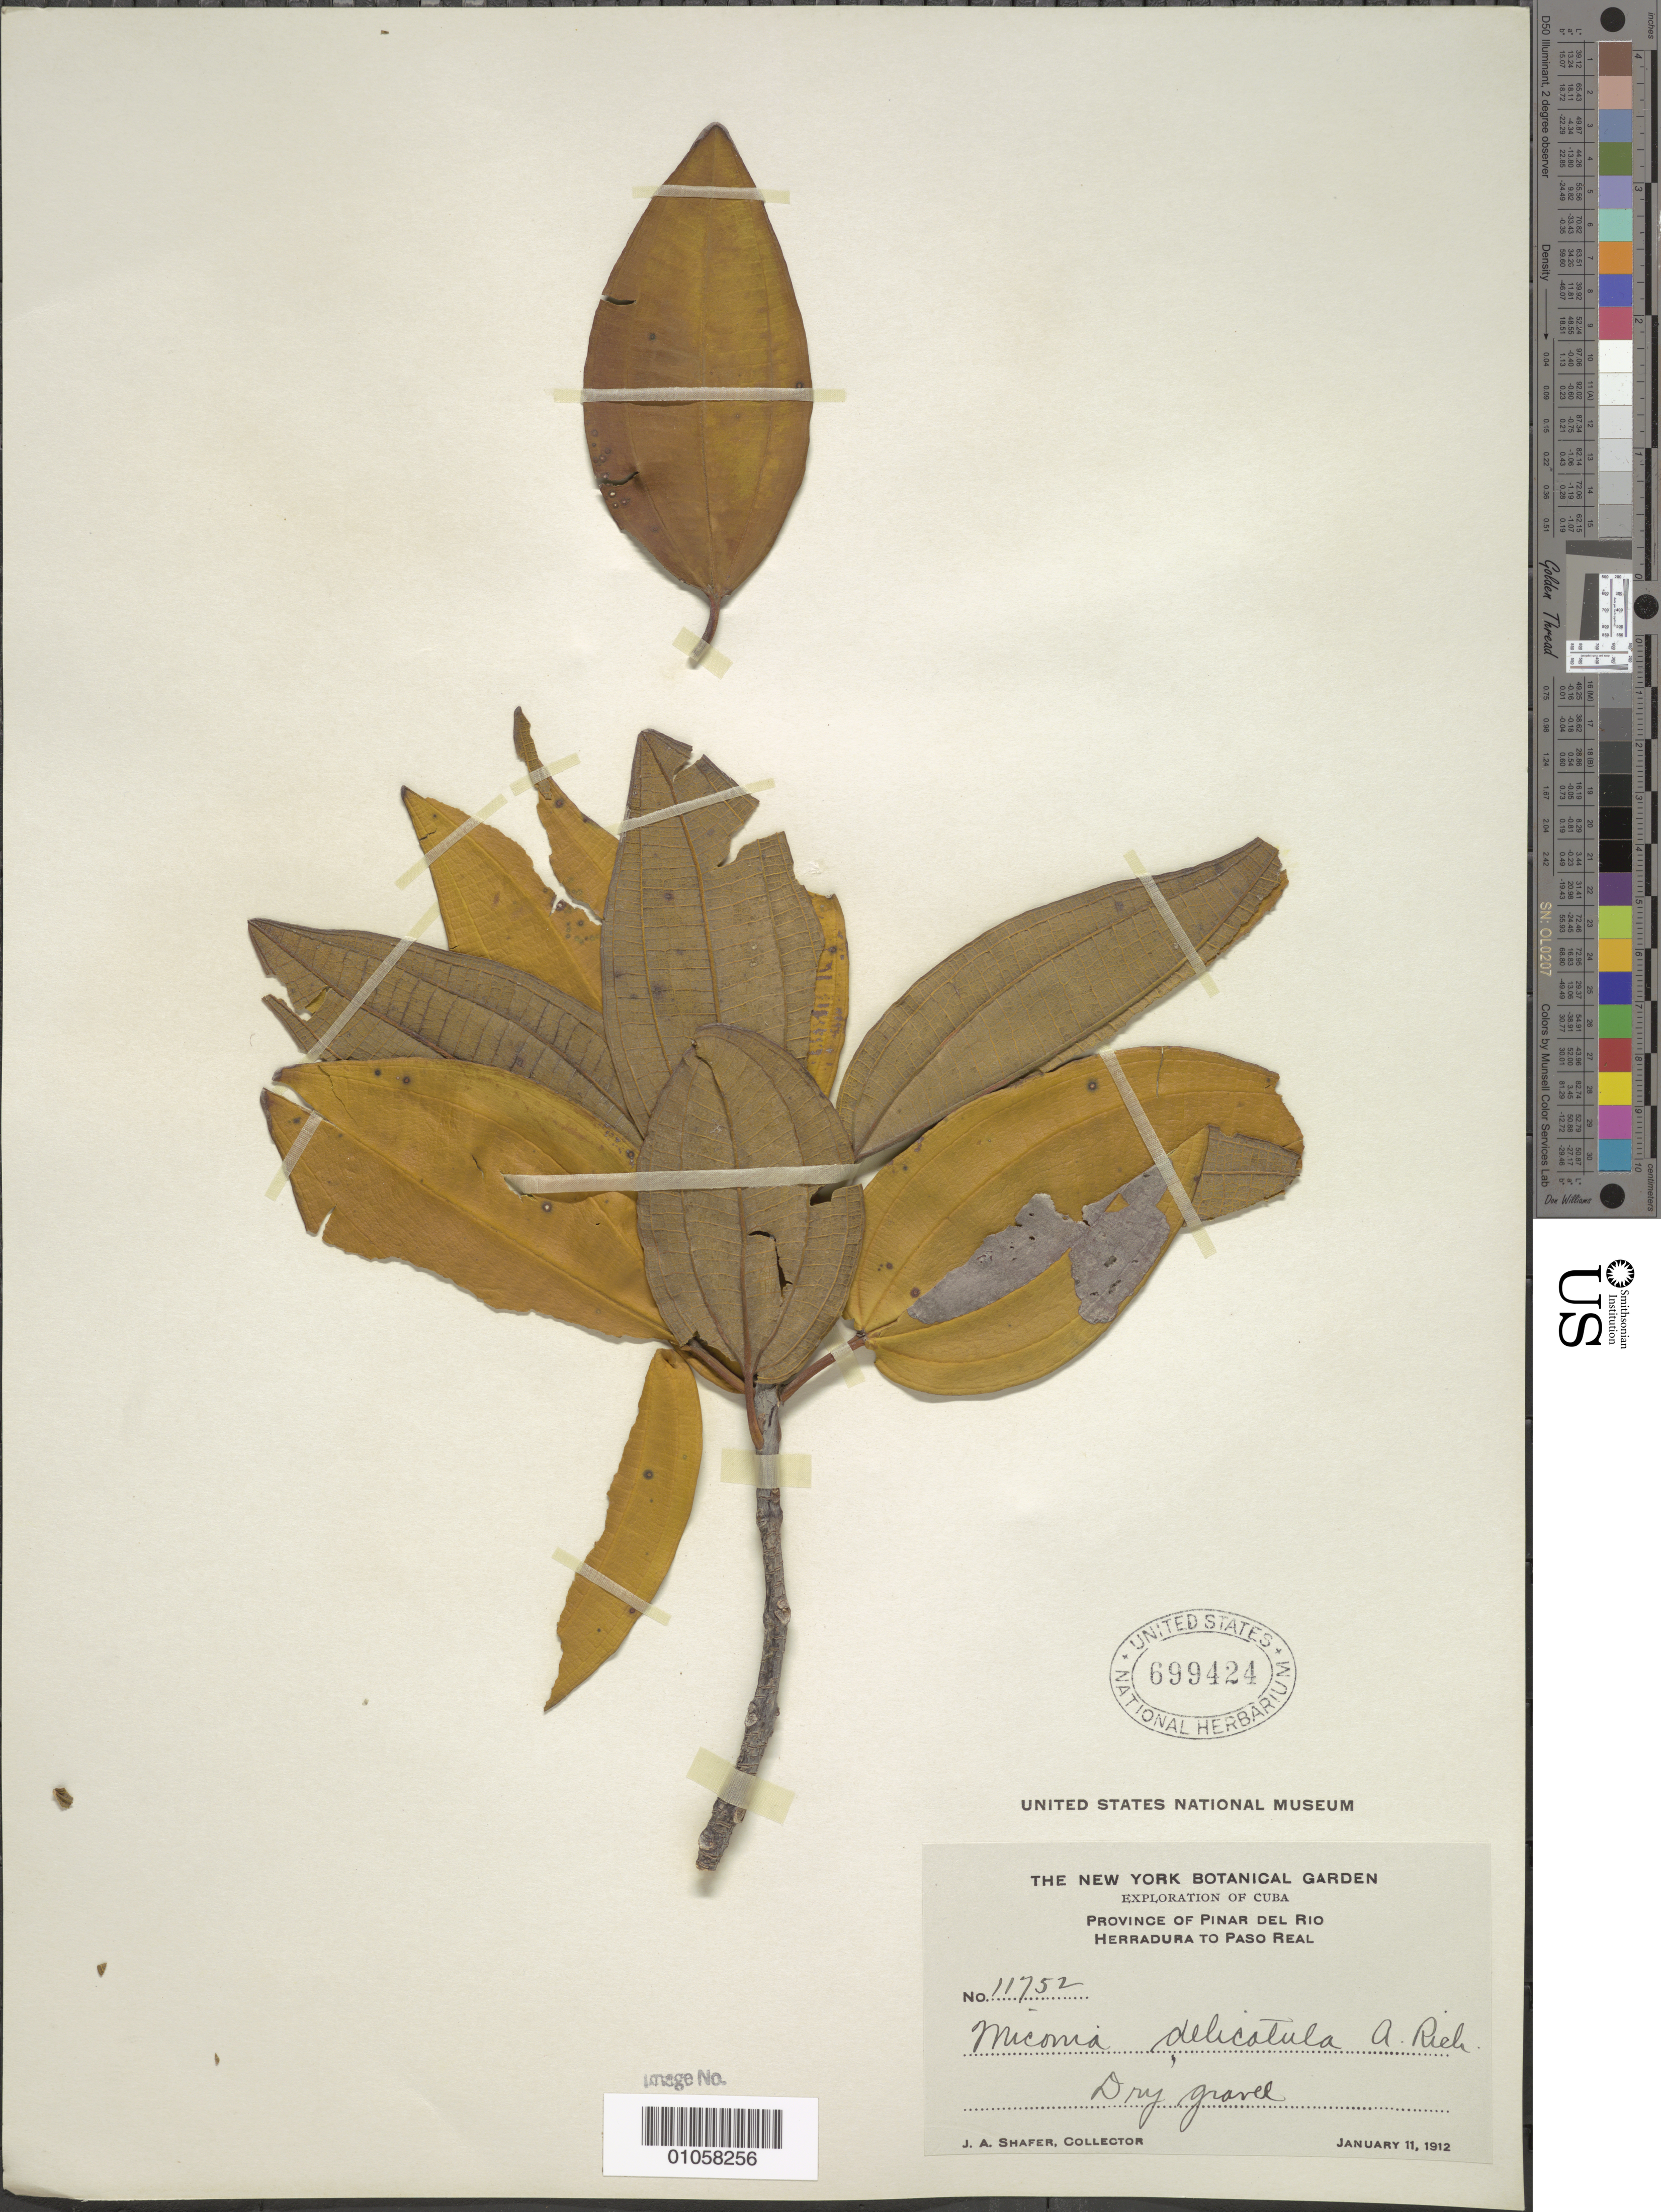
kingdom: Plantae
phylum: Tracheophyta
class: Magnoliopsida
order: Myrtales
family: Melastomataceae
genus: Miconia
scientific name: Miconia delicatula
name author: A. Rich.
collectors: J. A. Shafer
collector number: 11752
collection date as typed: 11 Jan 1912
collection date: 1912-01-11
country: Cuba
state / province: Pinar del Río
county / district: Dry forest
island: Cuba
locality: Herradura to Paso Real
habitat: Dry gravel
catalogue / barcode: US 699424